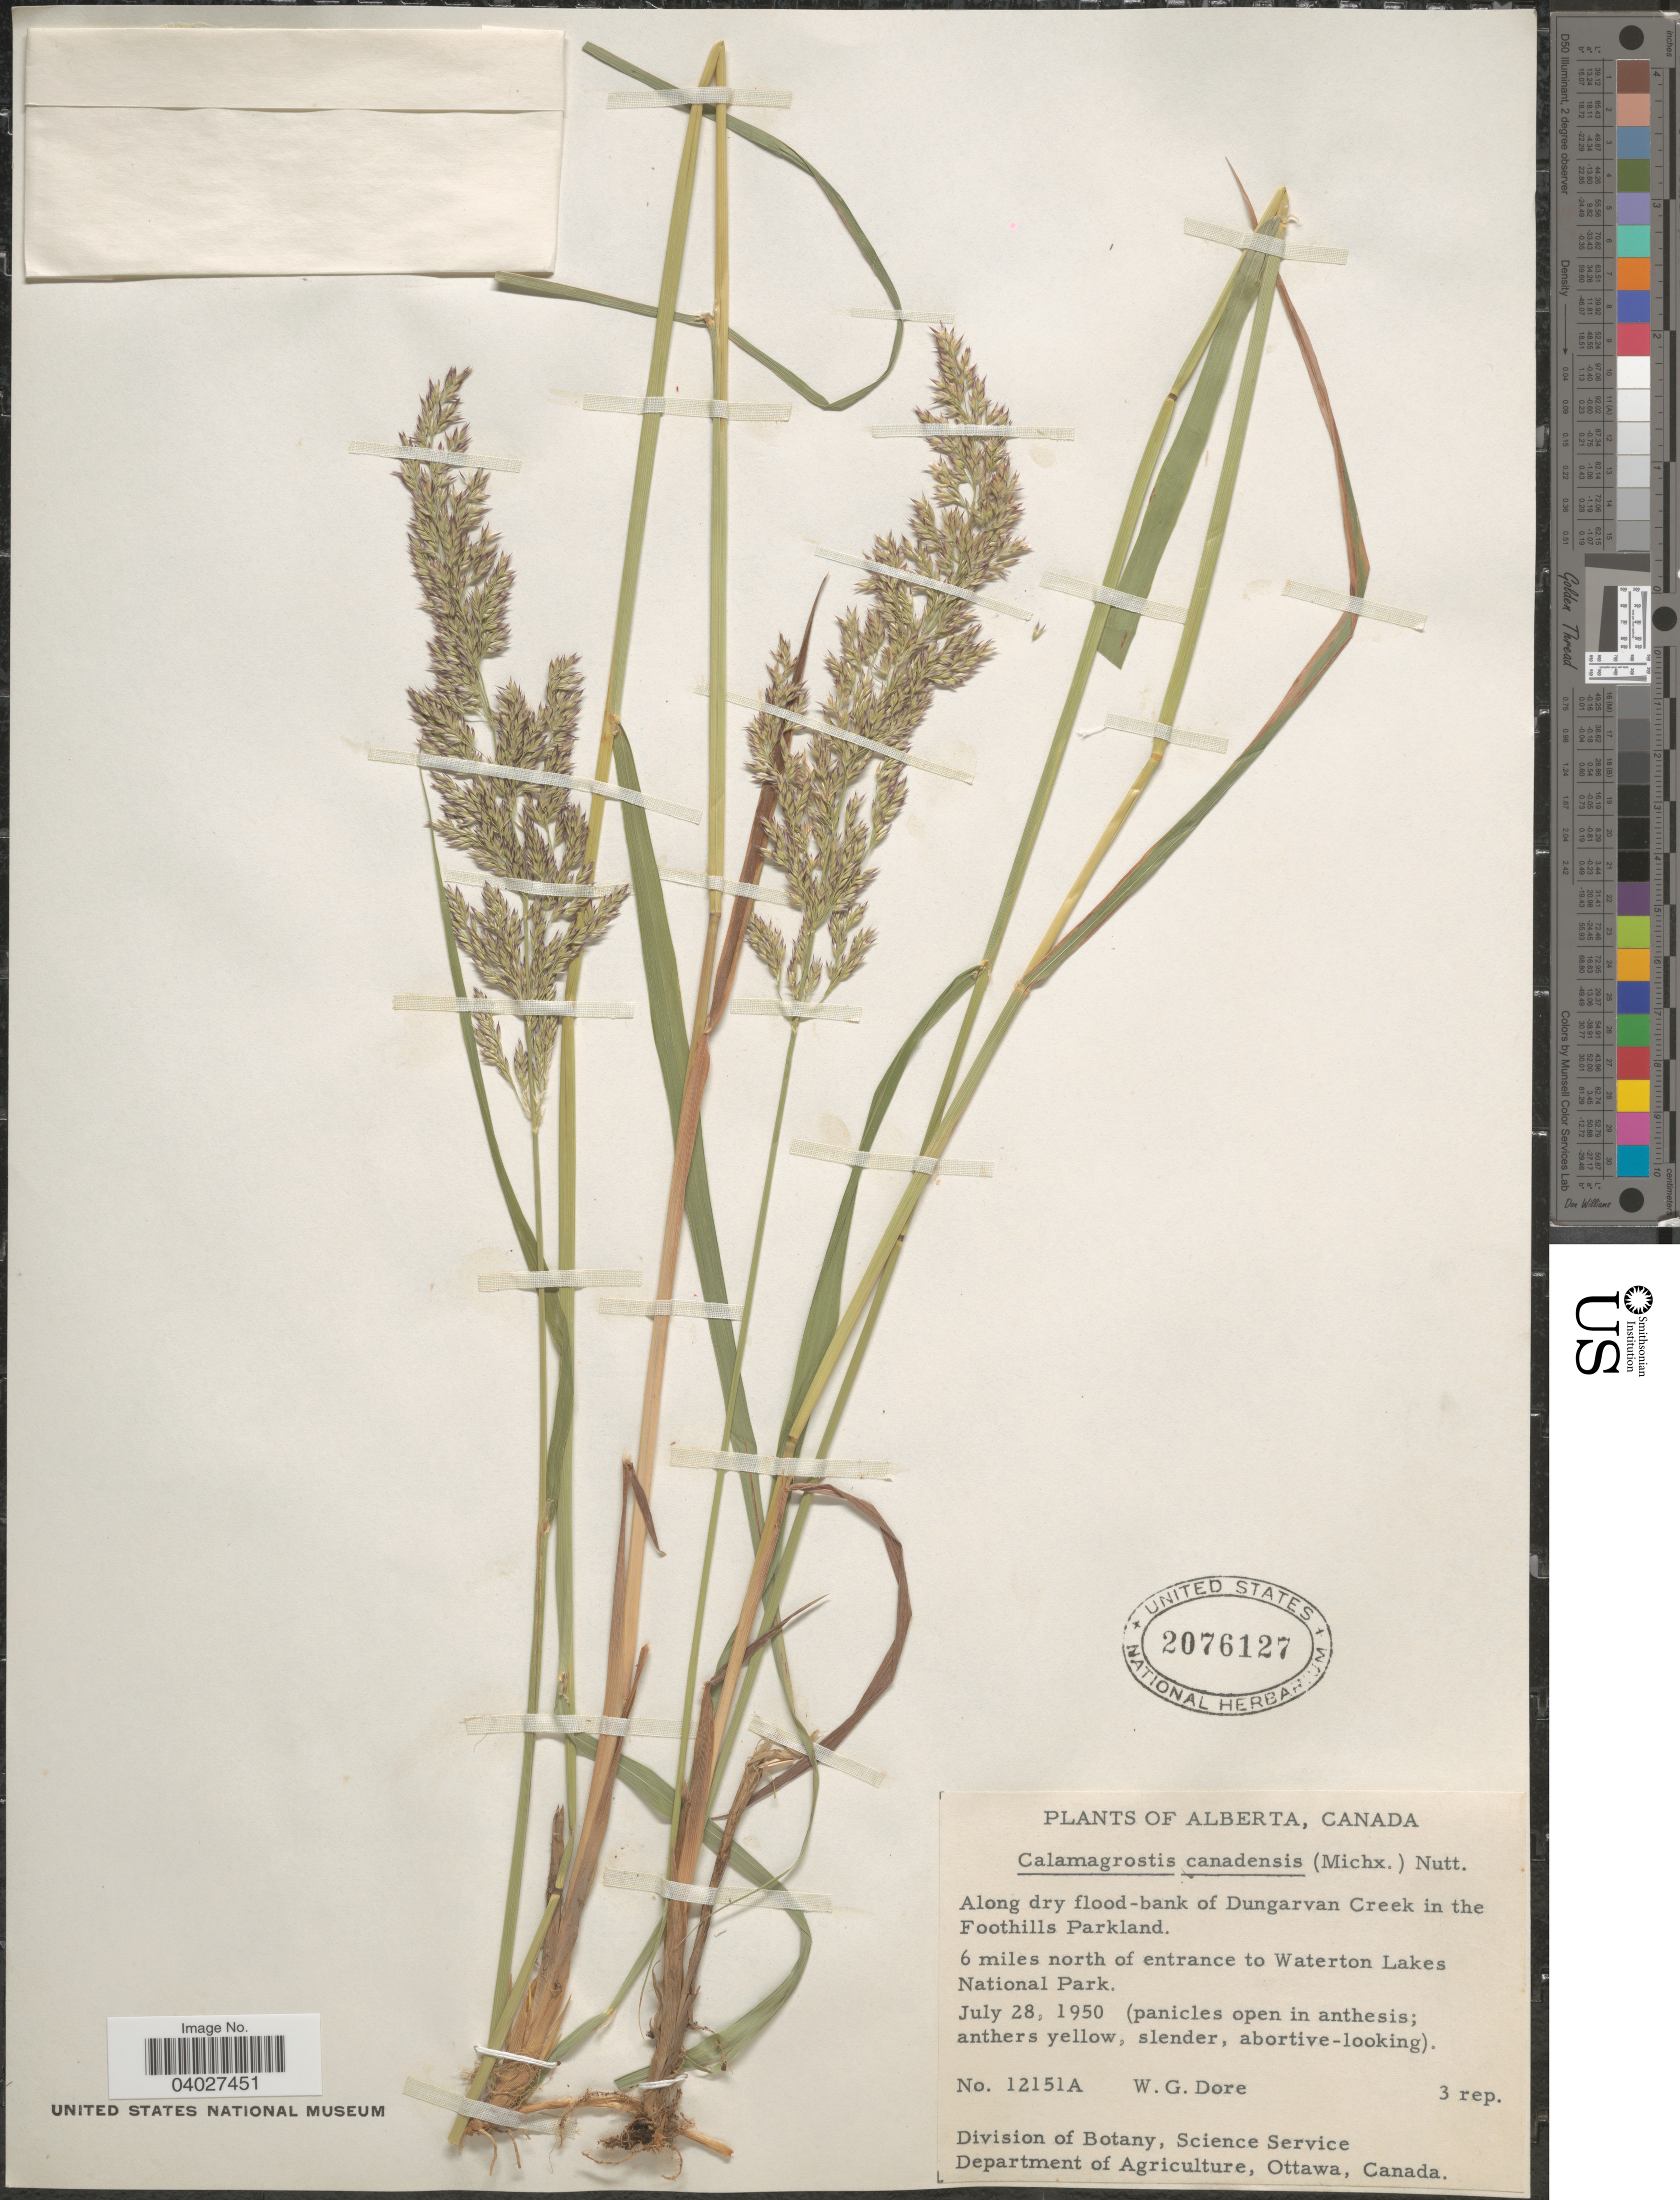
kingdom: Plantae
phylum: Tracheophyta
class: Liliopsida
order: Poales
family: Poaceae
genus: Calamagrostis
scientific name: Calamagrostis canadensis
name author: (Michx.) P. Beauv.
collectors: W. Dore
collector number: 12151A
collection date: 1950-07-28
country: Canada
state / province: Alberta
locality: Along dry flood-bank of Dungarvan Creek in the Foothills Parkland. 6 miles north of entrance to Waterton Lakes National Park.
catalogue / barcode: US 2076127